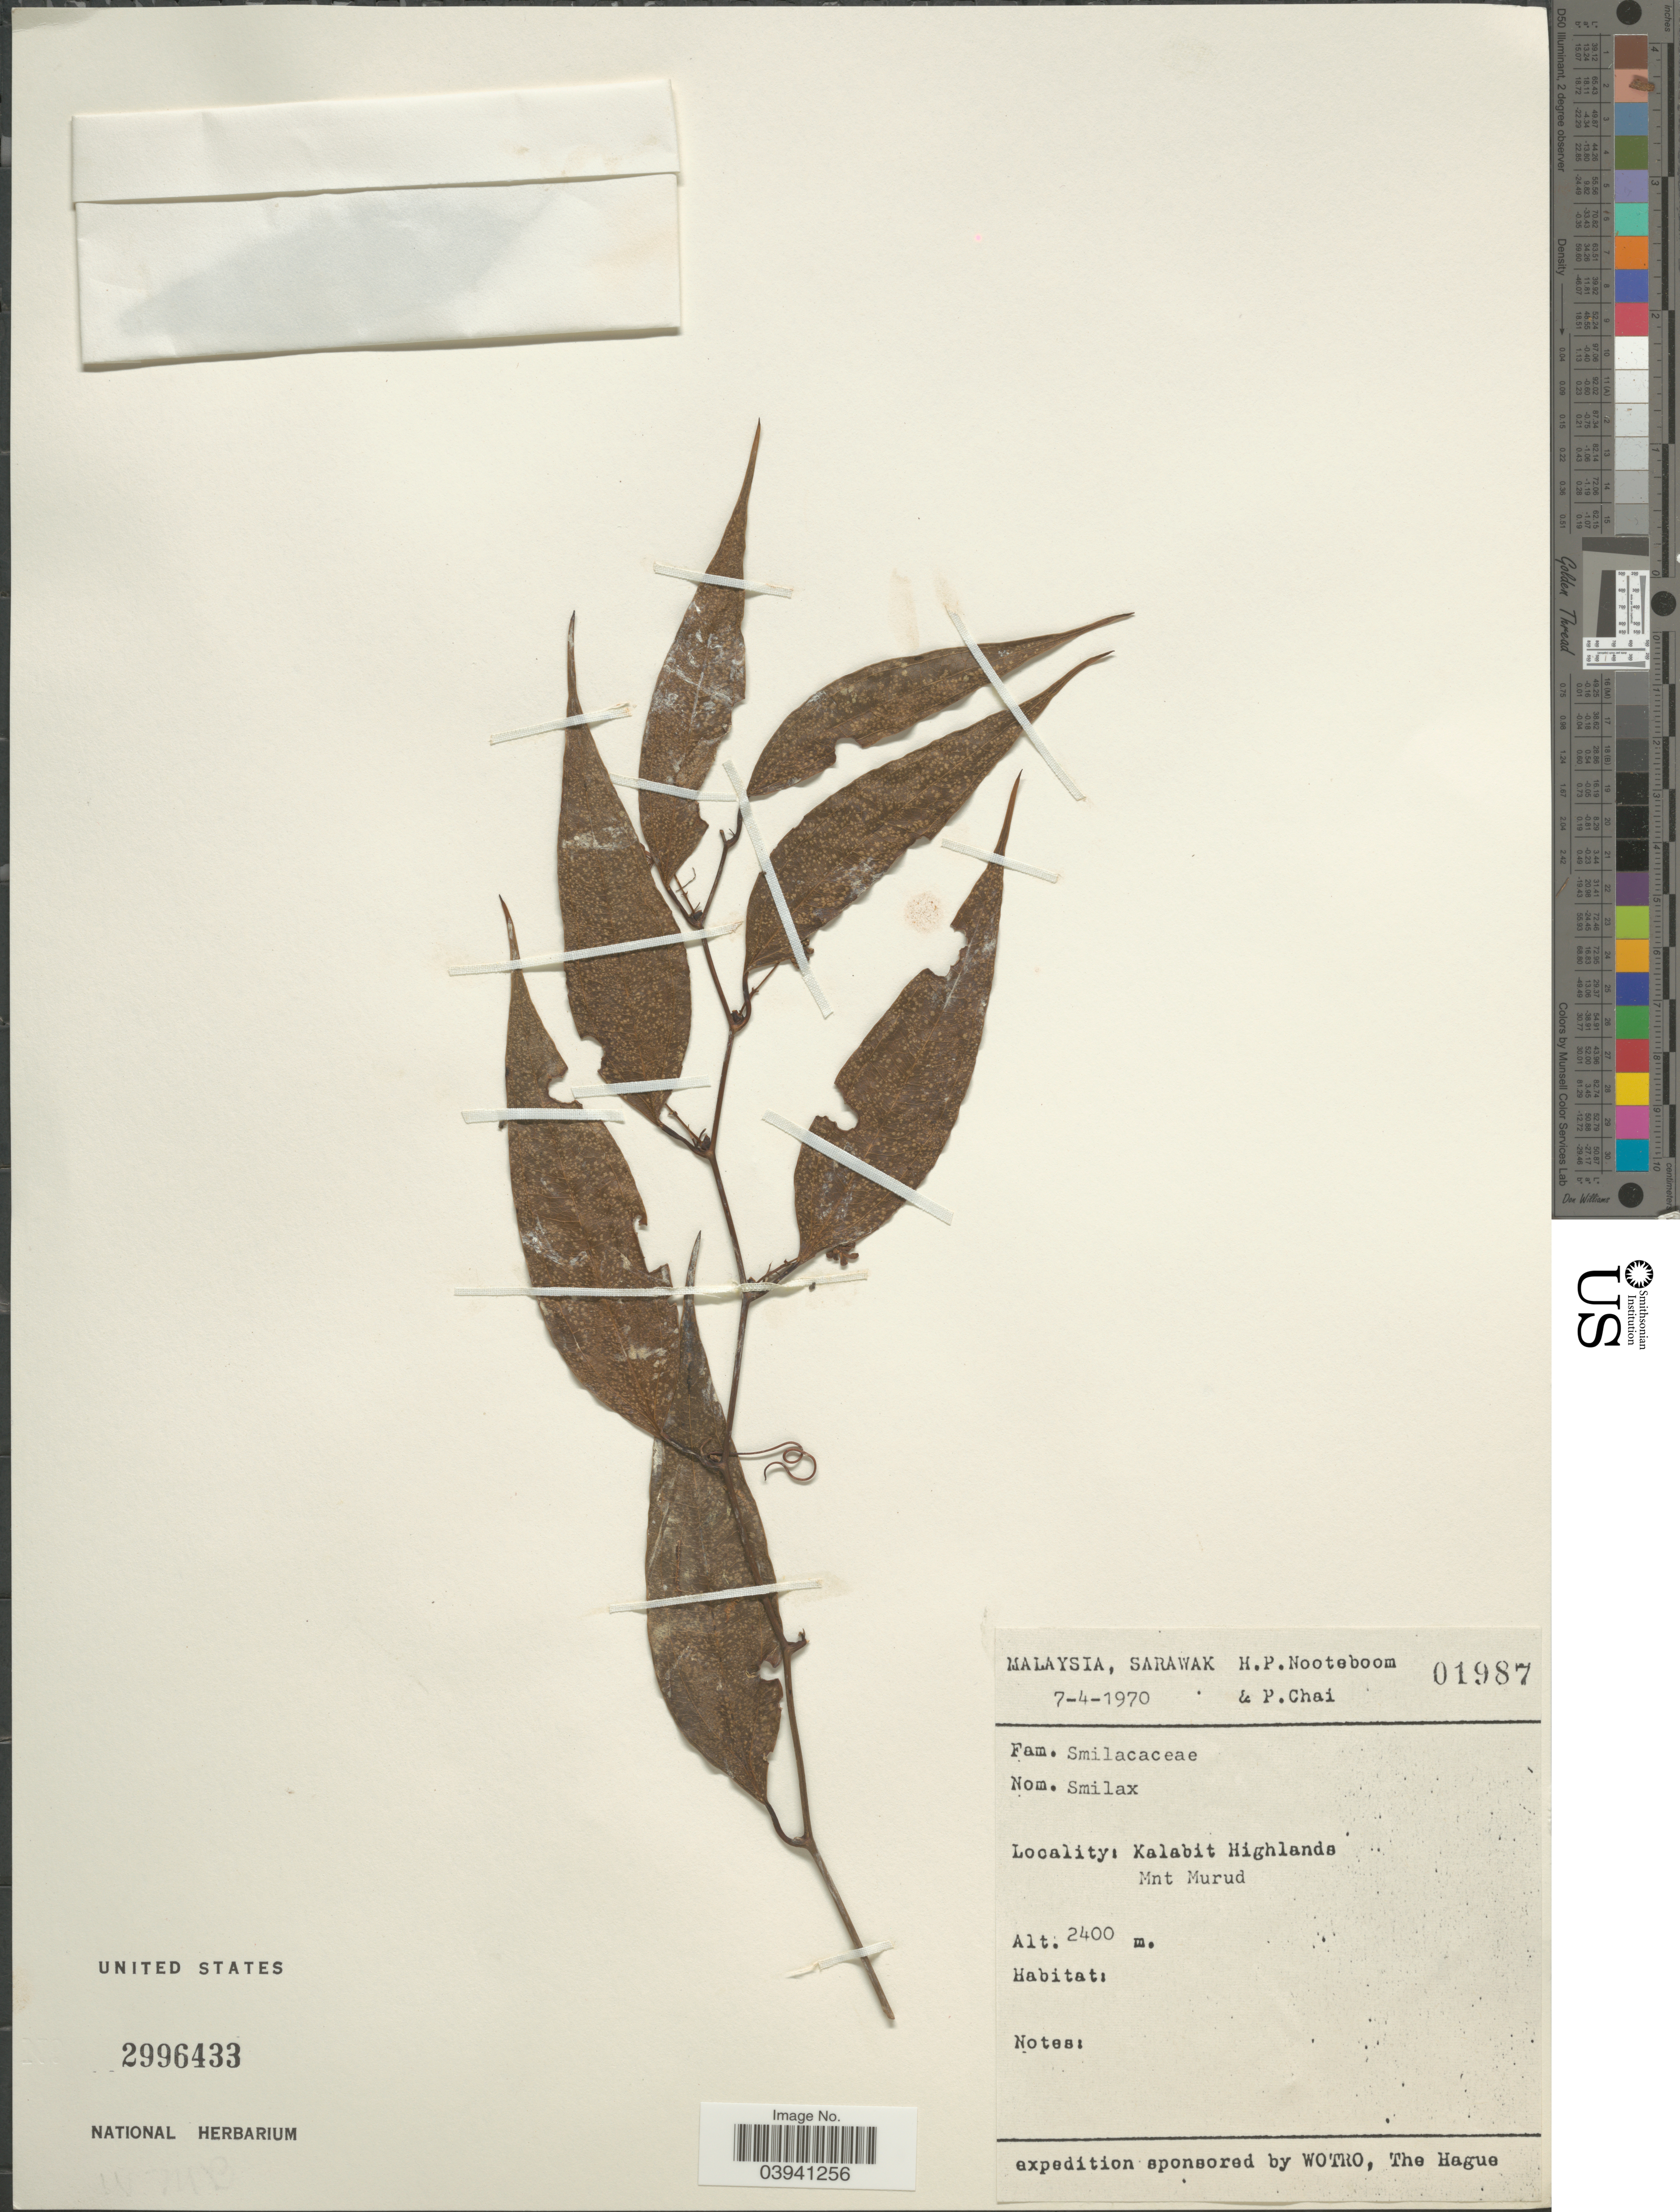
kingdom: Plantae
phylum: Tracheophyta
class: Liliopsida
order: Liliales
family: Smilacaceae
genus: Smilax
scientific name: Smilax sp.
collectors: H. P. Nooteboom & P. Chai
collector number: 01987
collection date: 1970-04-07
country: Malaysia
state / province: Sarawak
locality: Xalabit Highlands. Mnt Murud.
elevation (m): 2400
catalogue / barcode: US 2996433